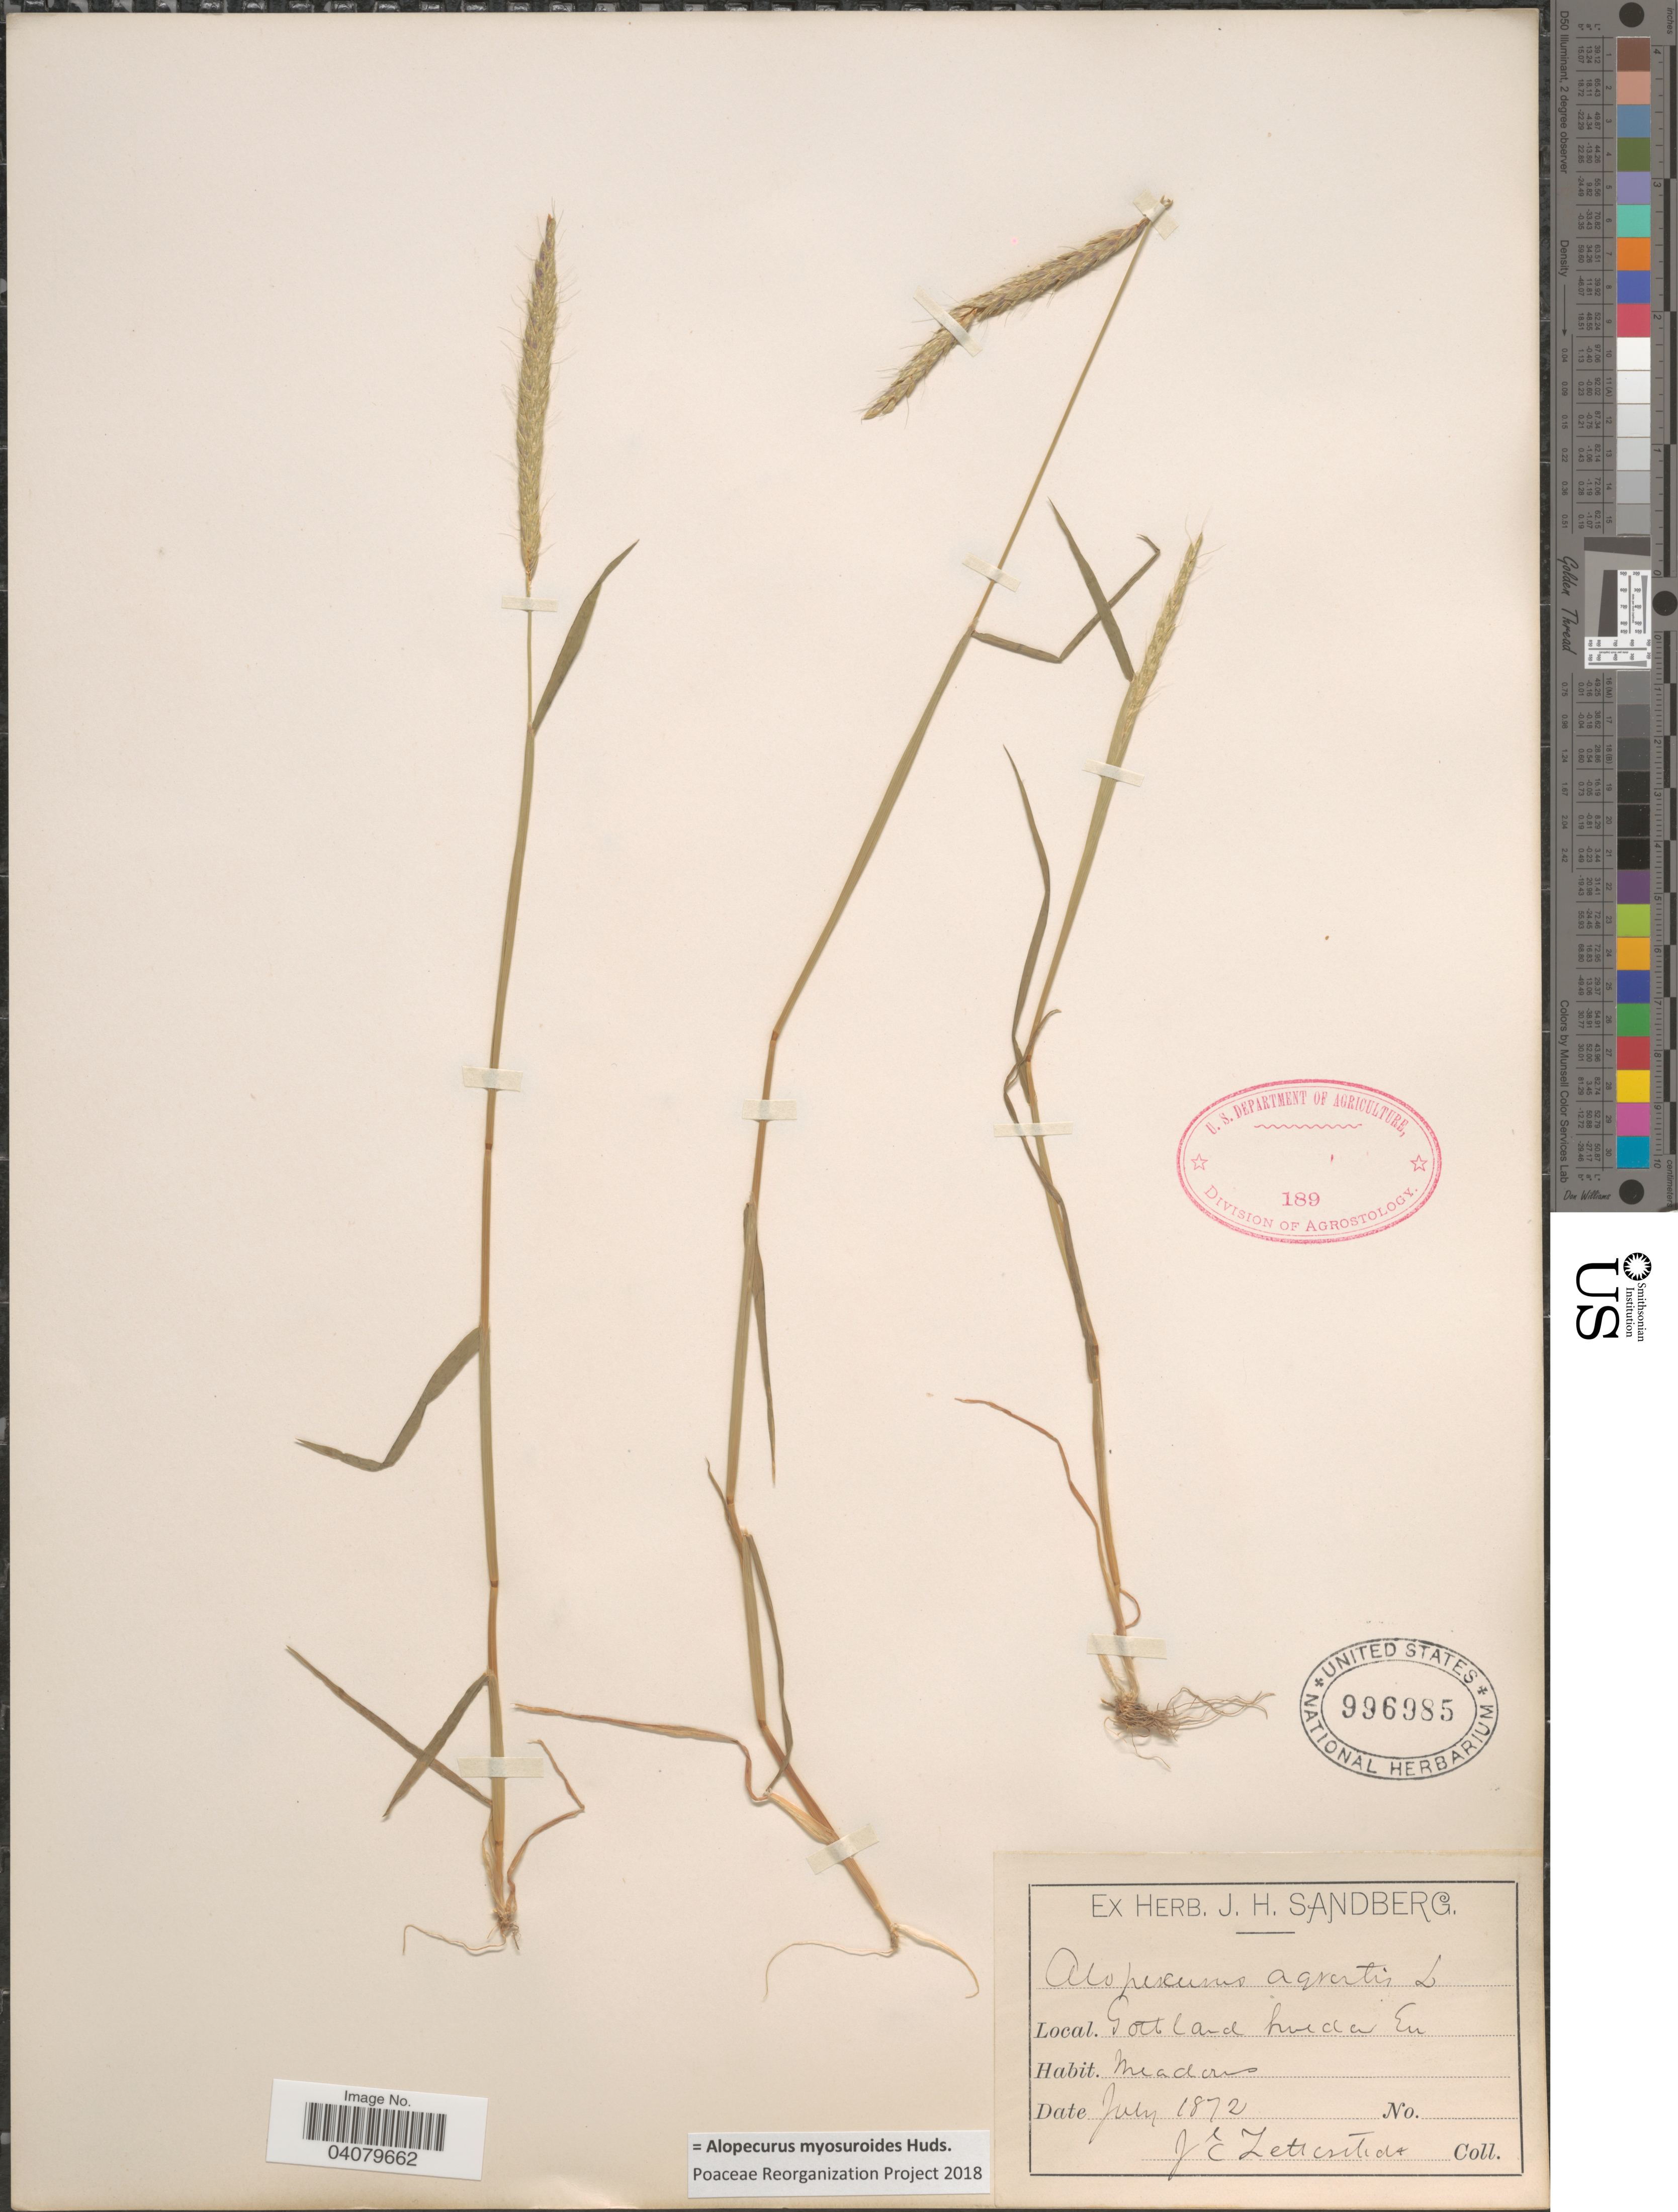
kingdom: Plantae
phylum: Tracheophyta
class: Liliopsida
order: Poales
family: Poaceae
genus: Alopecurus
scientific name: Alopecurus myosuroides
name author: Huds.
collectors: J.E. Zetterstedt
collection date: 1872-07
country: Sweden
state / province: Gotland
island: Gotland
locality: Gottland.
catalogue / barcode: US 996985